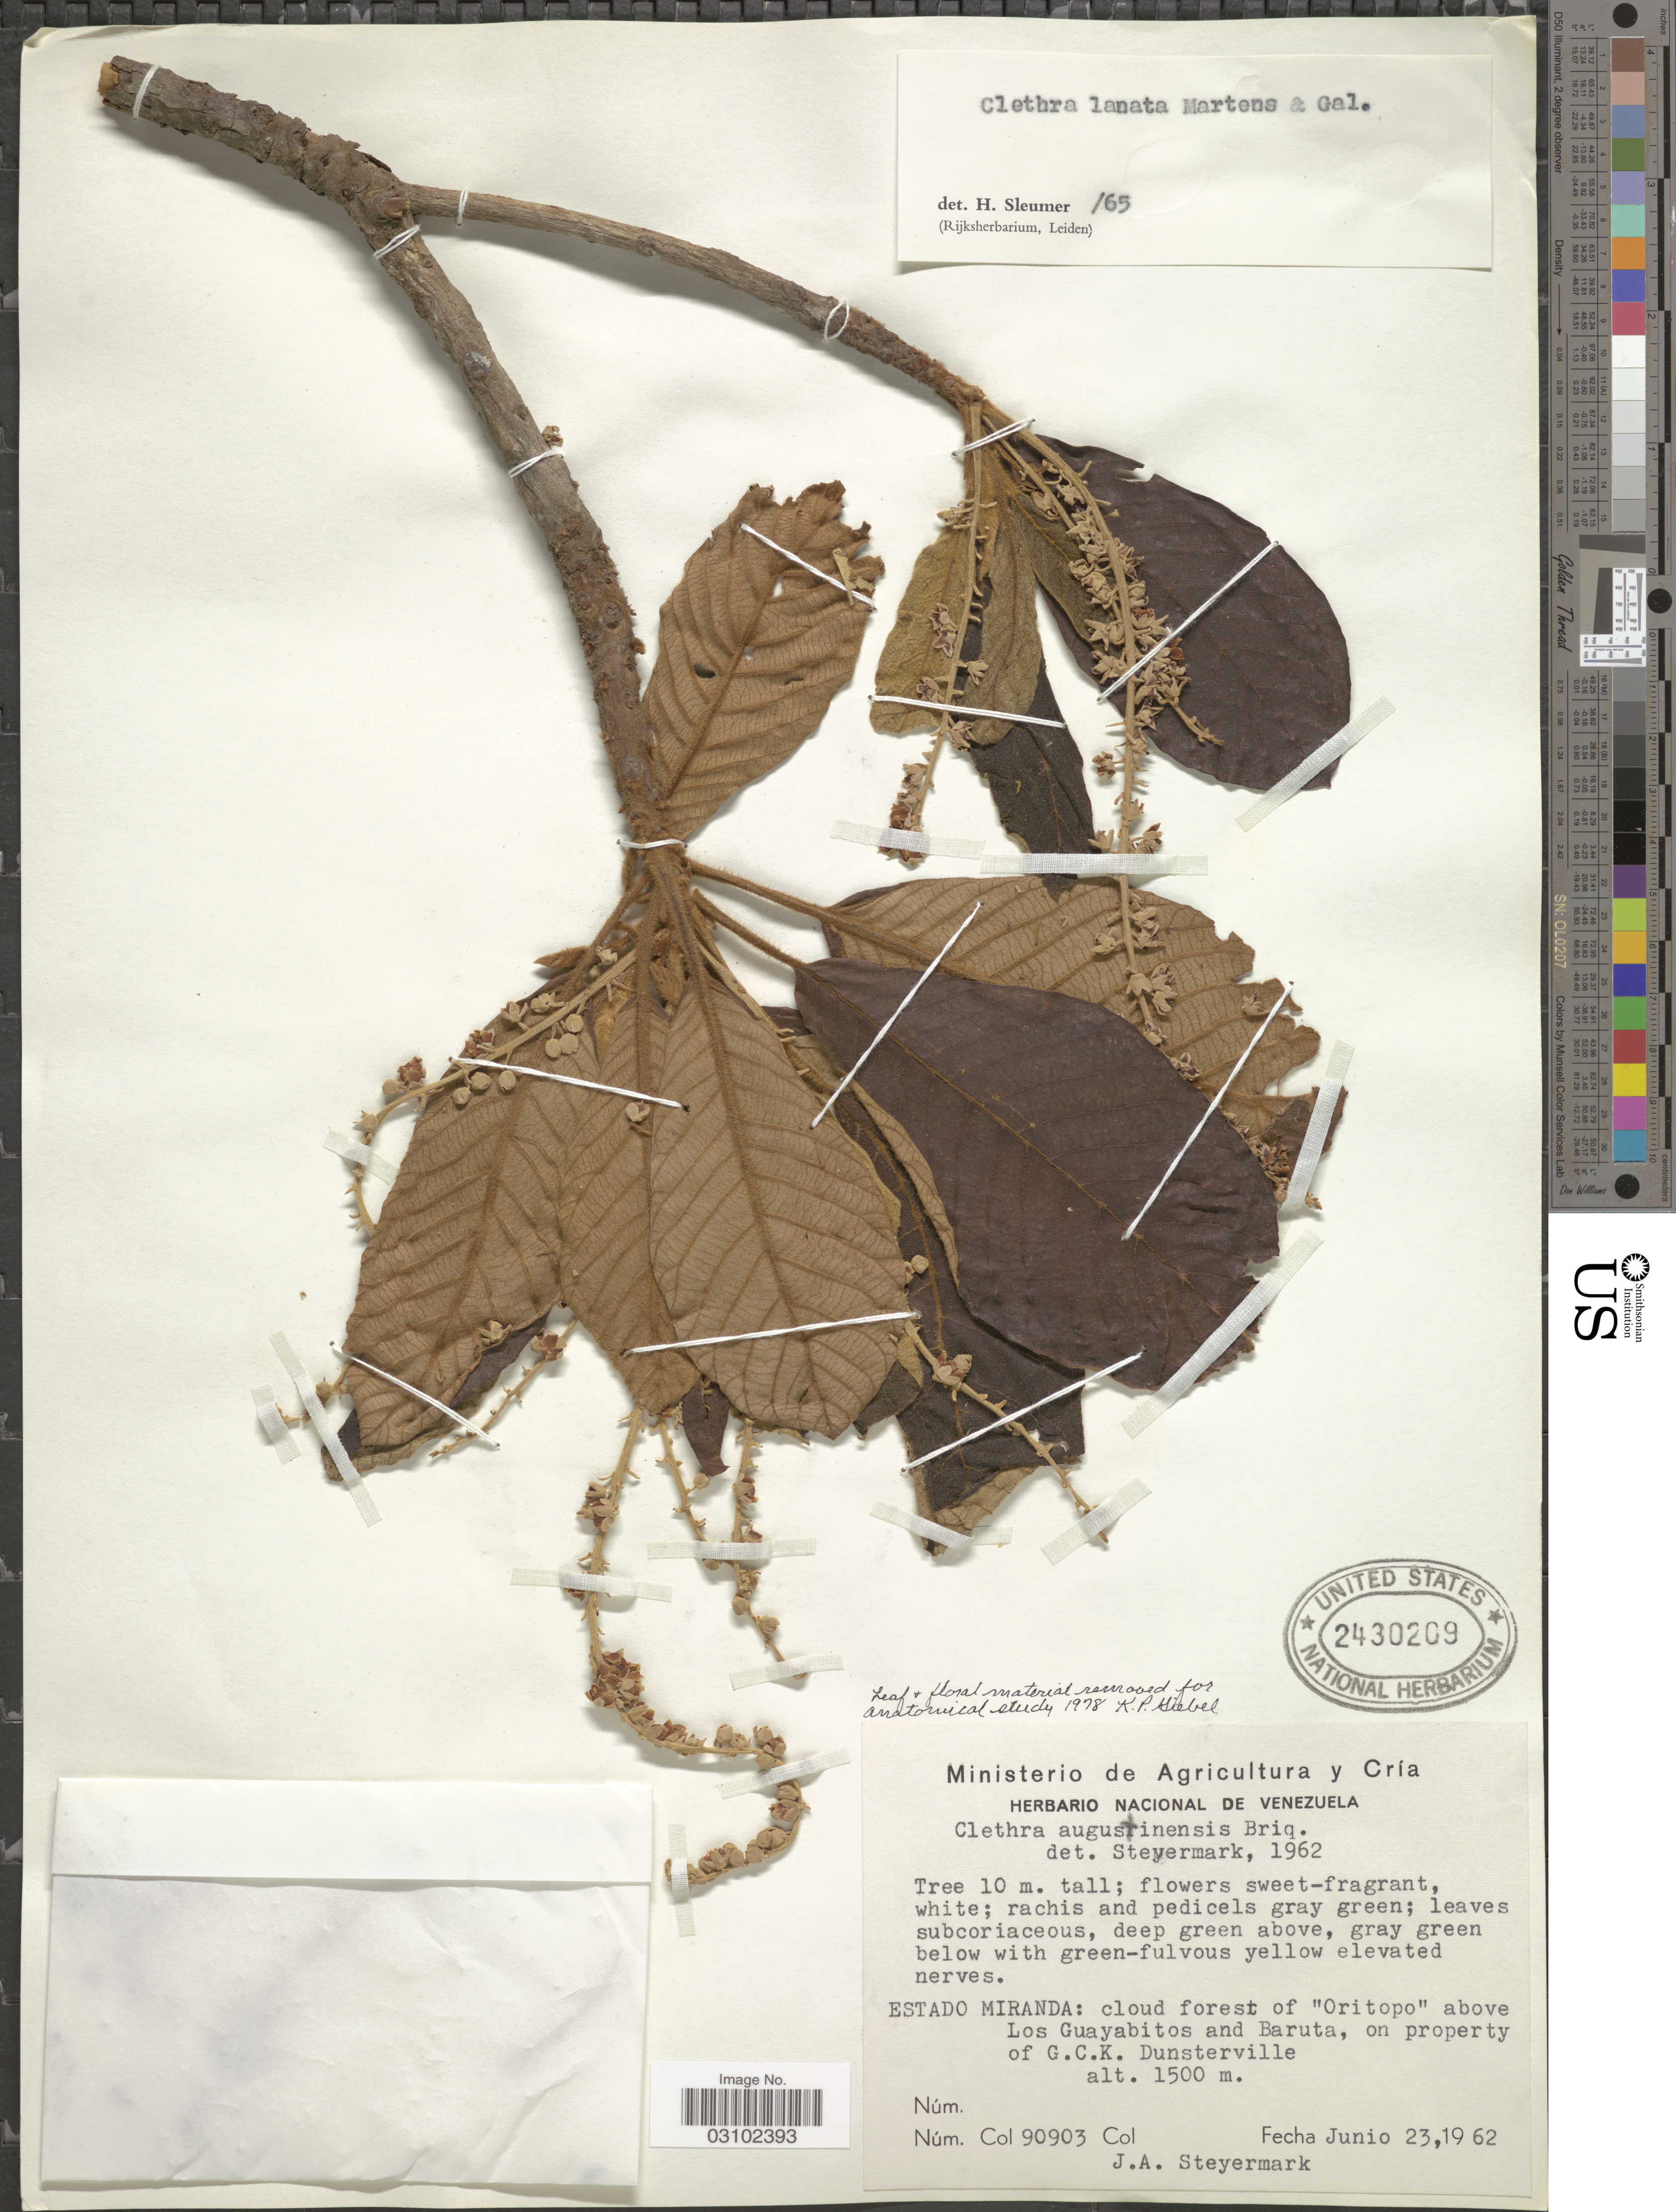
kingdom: Plantae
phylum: Tracheophyta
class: Magnoliopsida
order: Ericales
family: Clethraceae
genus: Clethra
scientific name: Clethra lanata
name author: M. Martens & Galeotti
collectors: J. Steyermark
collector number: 90903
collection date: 1962-06-23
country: Venezuela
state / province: Miranda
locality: Cloud forest of "Oritopo" above Los Guayabitos and Baruta, on property of G.C.K. Dunsterville.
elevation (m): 1500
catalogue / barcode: US 2430209